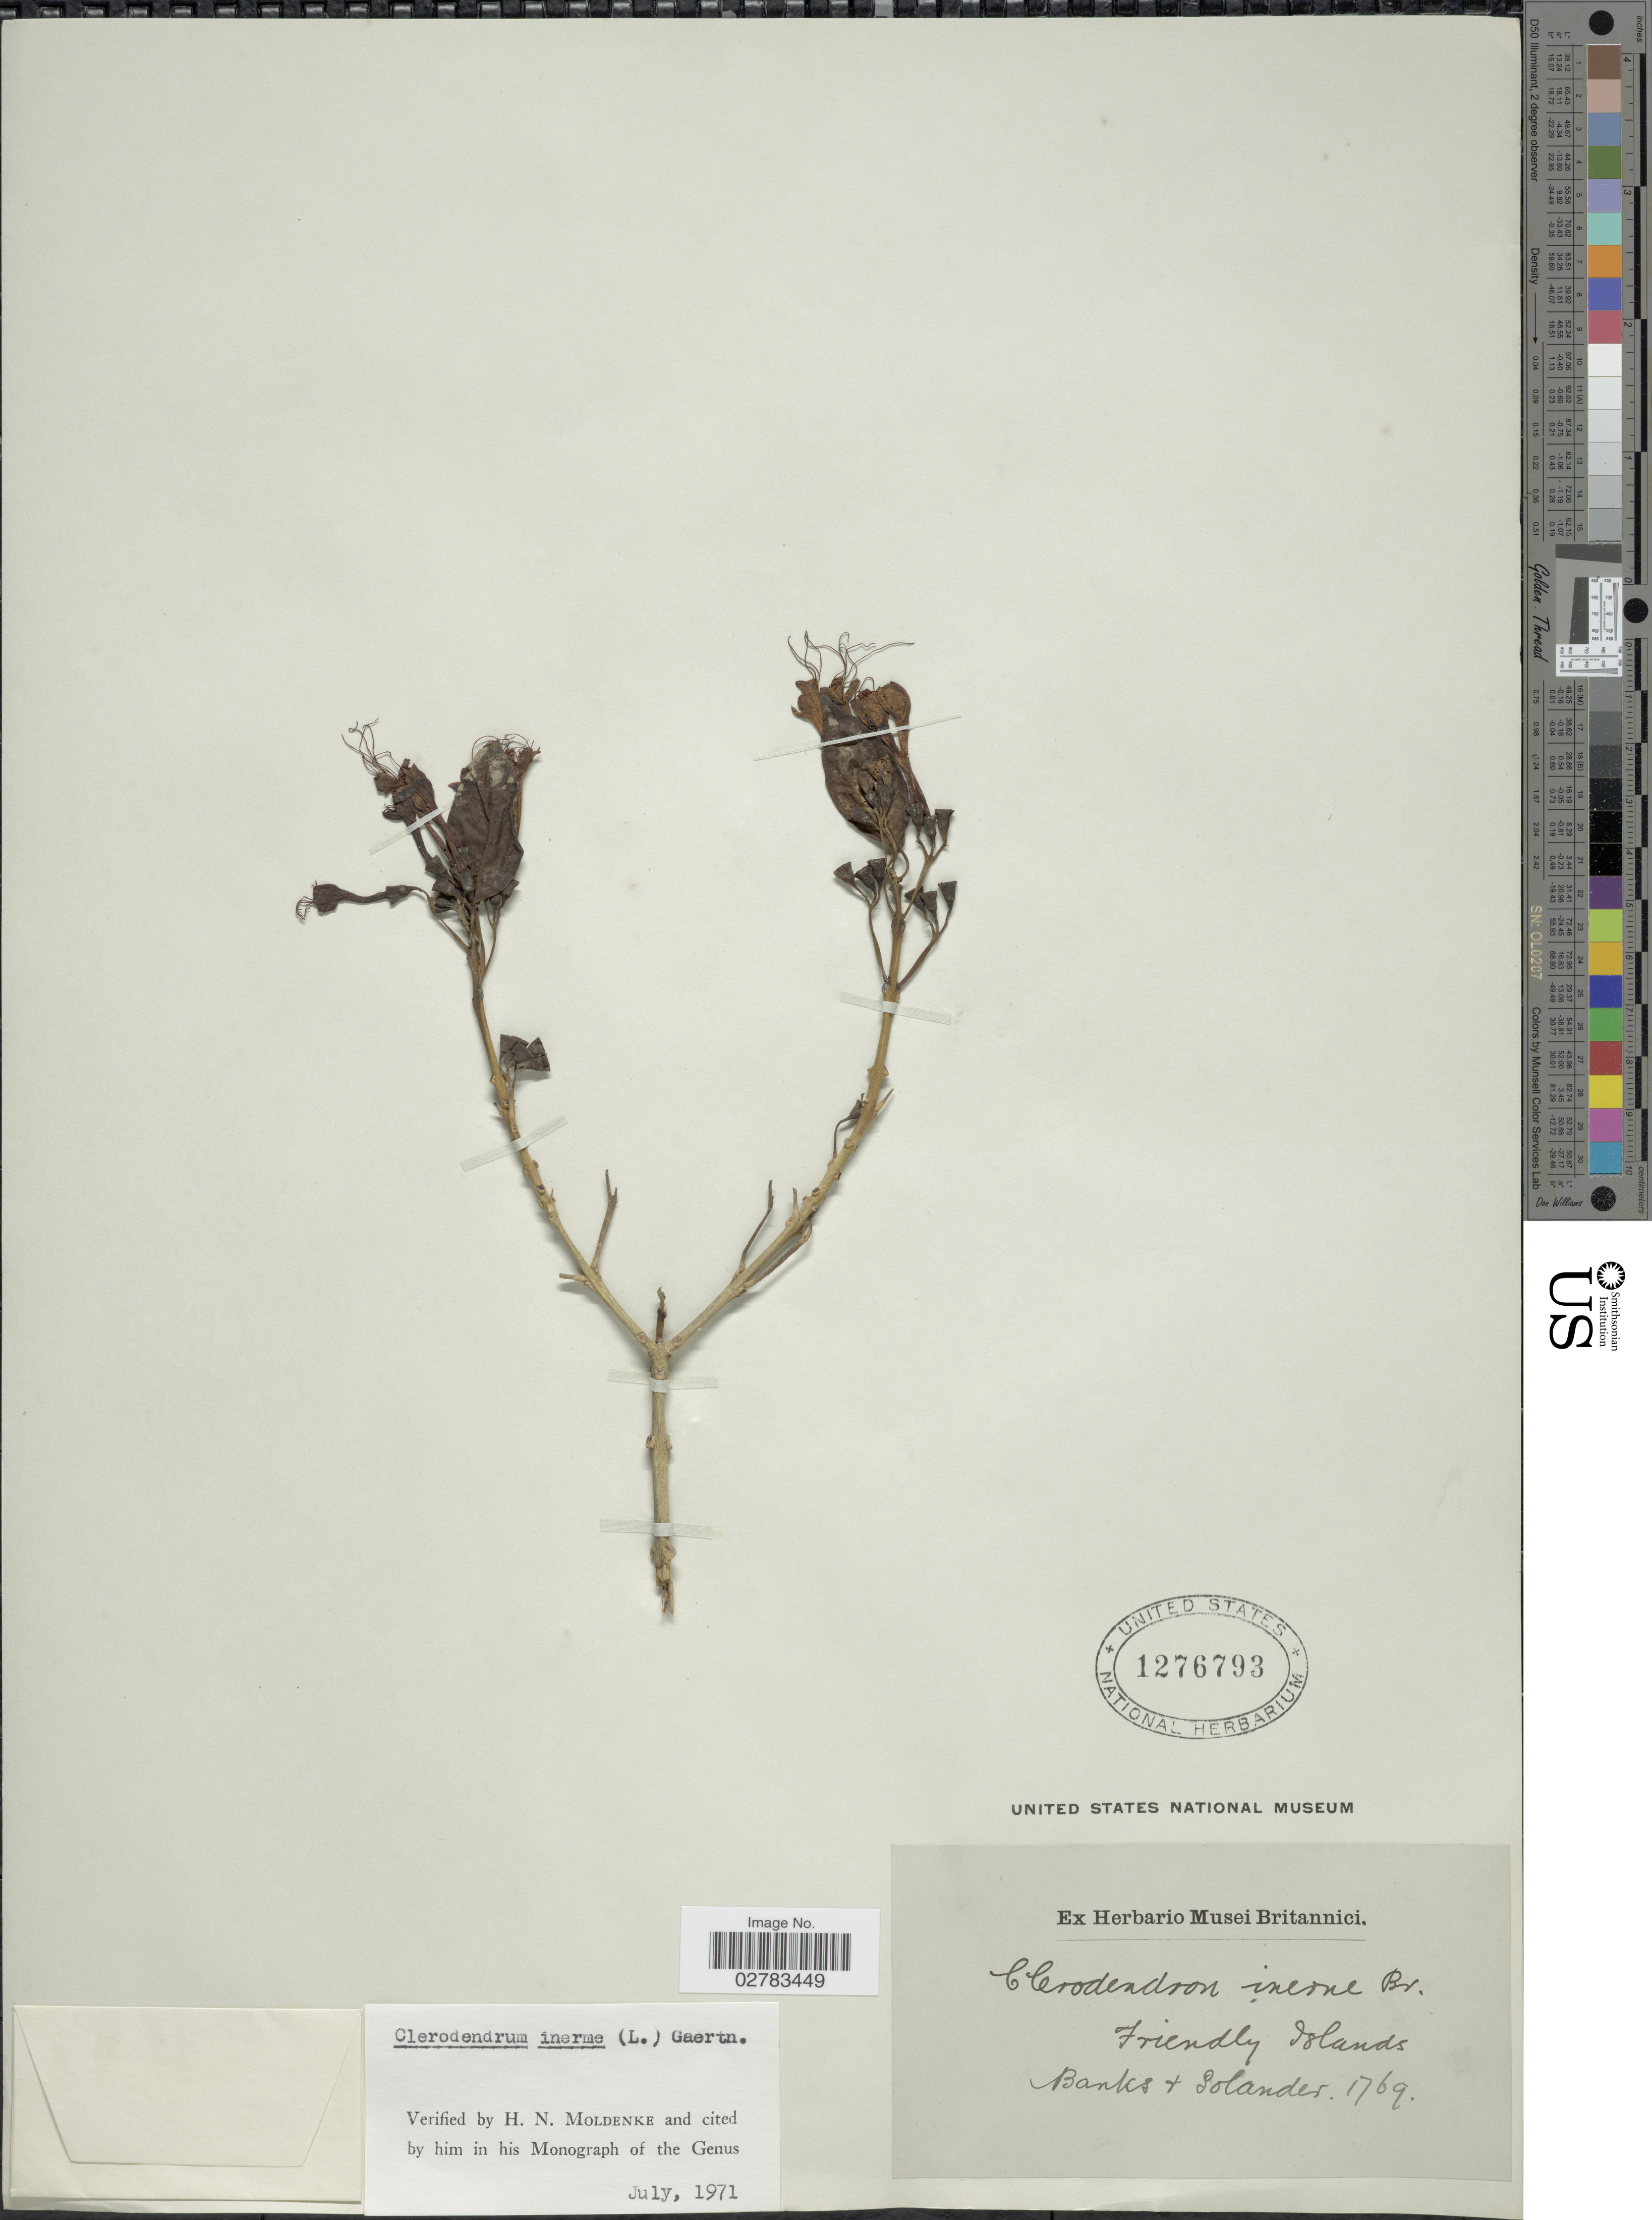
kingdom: Plantae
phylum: Tracheophyta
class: Magnoliopsida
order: Lamiales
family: Lamiaceae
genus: Clerodendrum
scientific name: Clerodendrum inerme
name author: (L.) Gaertn.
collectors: -- Banks & -- Solander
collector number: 1769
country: Tonga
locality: Friendly Islands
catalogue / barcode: US 1276793